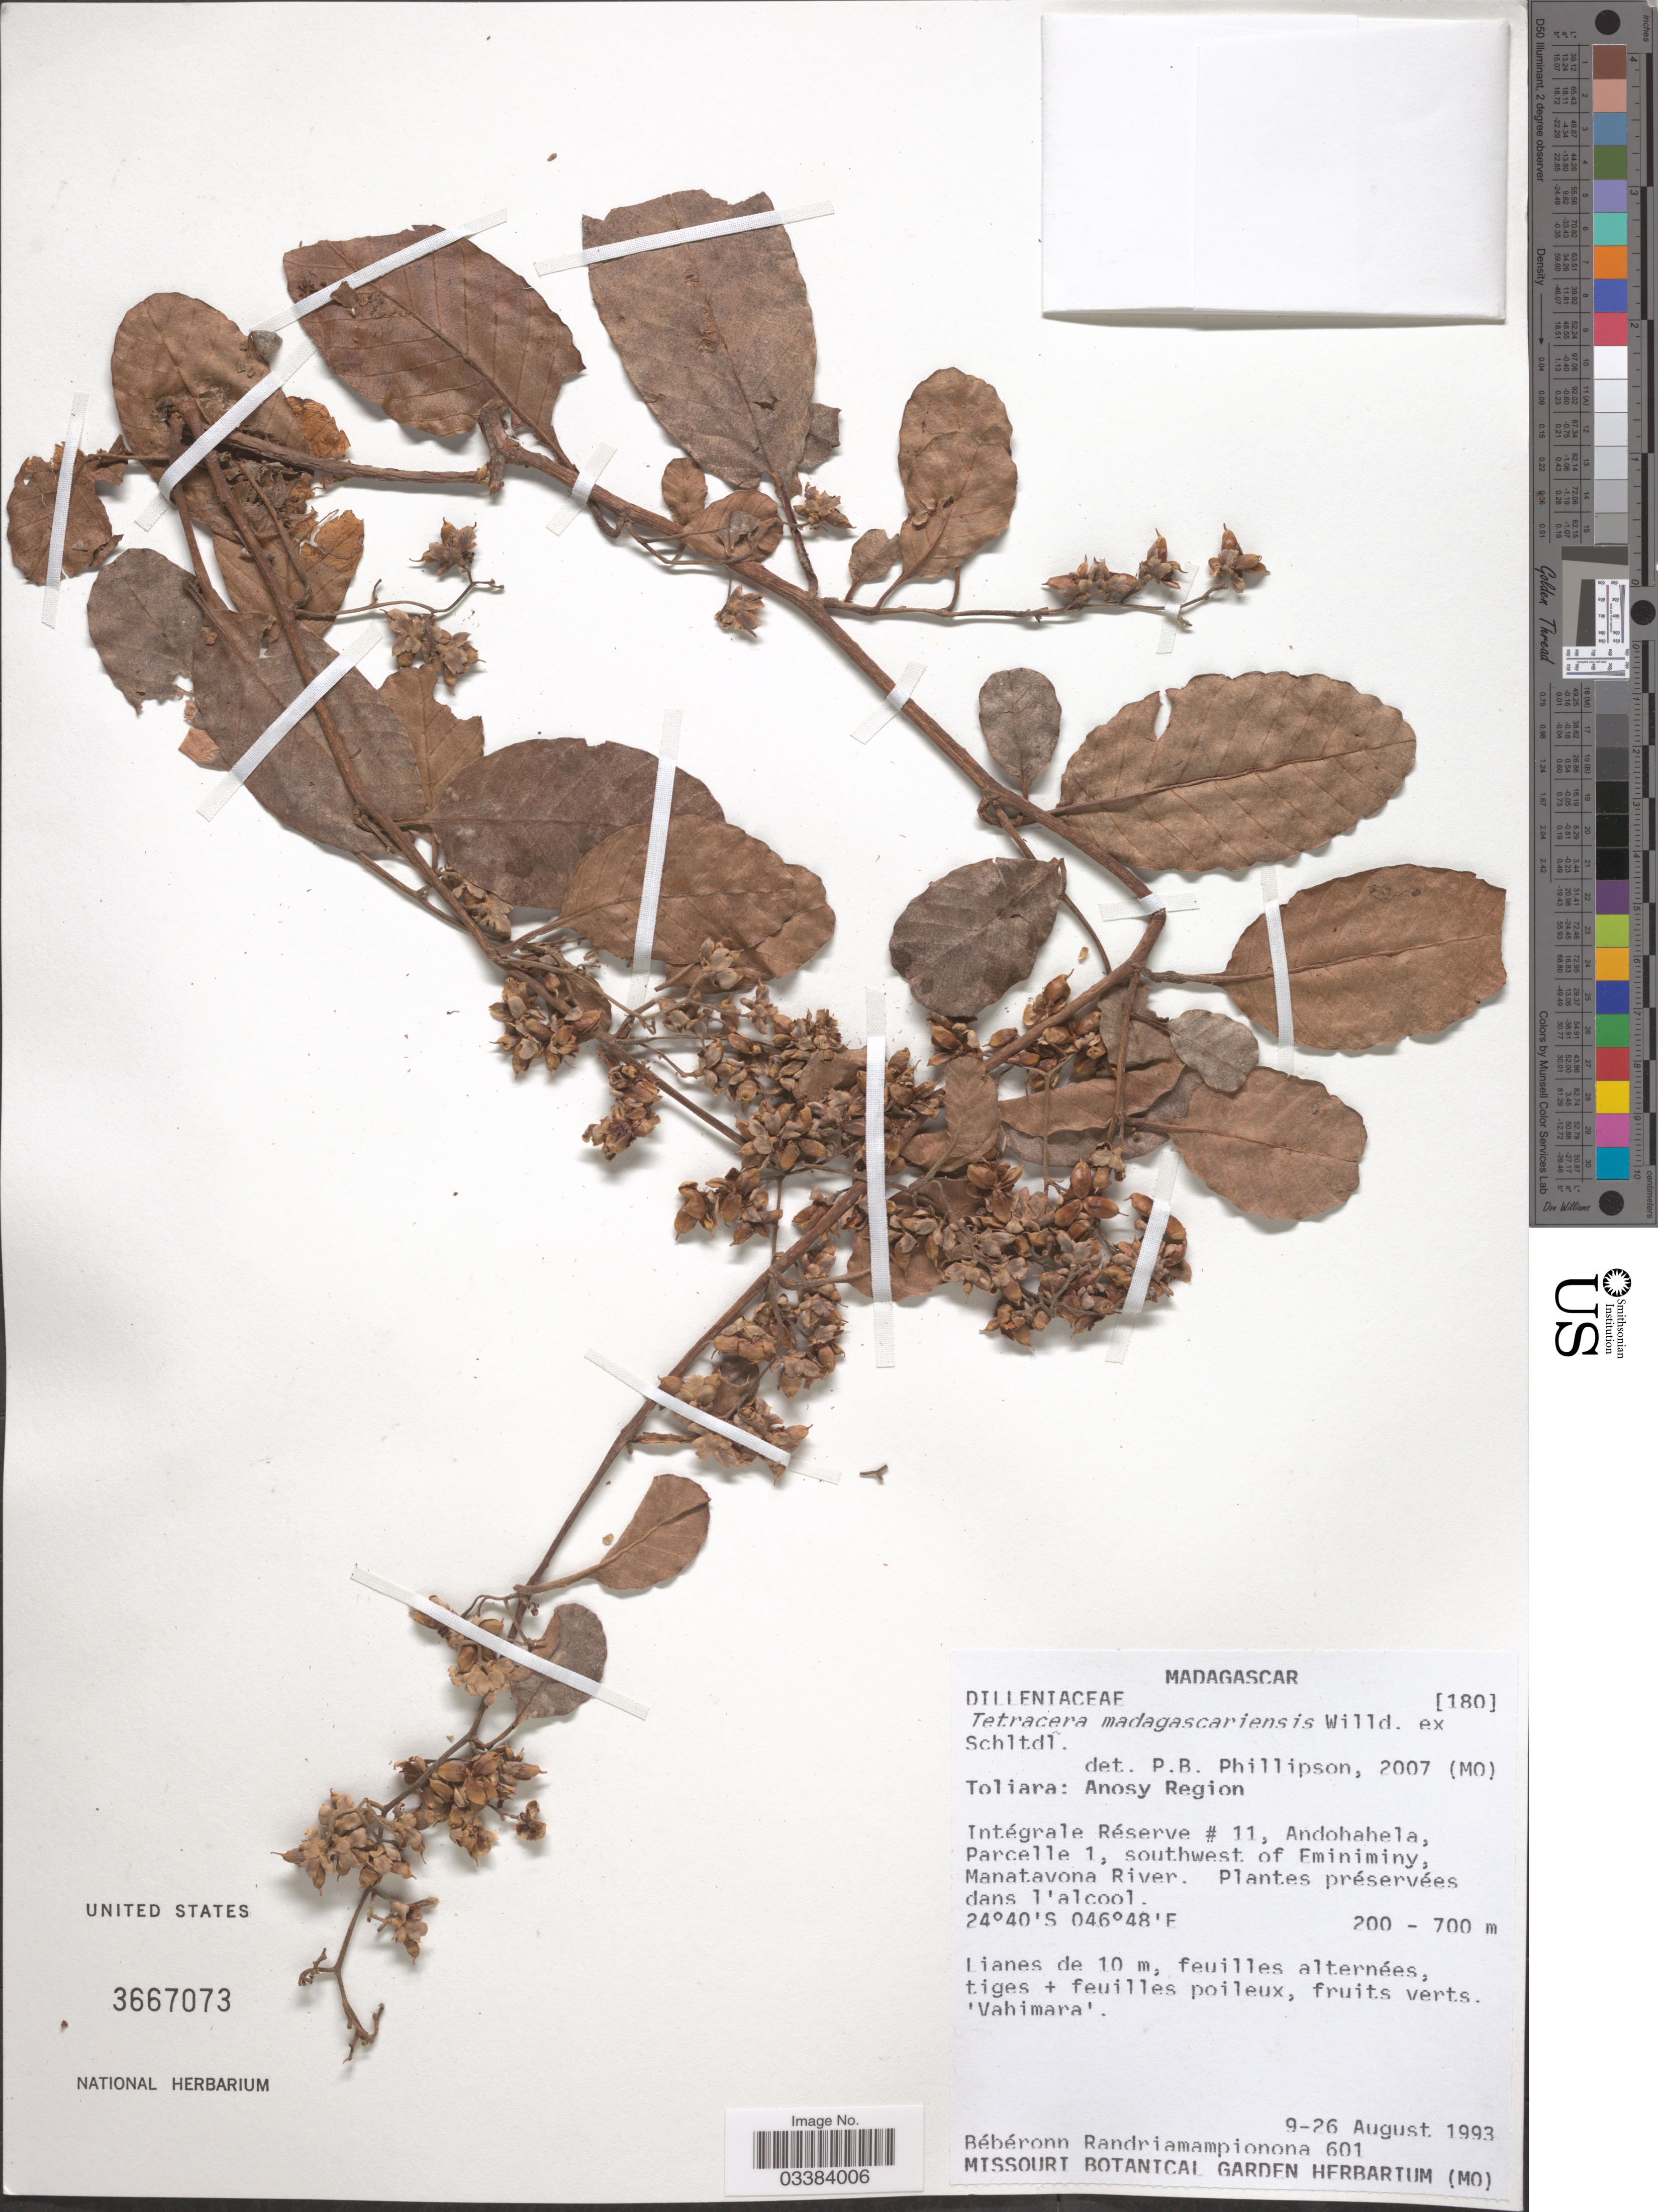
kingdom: Plantae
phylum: Tracheophyta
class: Magnoliopsida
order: Dilleniales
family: Dilleniaceae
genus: Tetracera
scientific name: Tetracera madagascariensis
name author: Willd. ex Schltdl.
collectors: B. Randriamampionona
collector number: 601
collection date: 1993-08-09/1993-08-26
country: Madagascar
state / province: Anosy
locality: Anosy Region. Intégrale Réserve # 11, Andohahela, Parcelle 1, southwest of Eminiminy, Manatavona River.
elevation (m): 200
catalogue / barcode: US 3667073